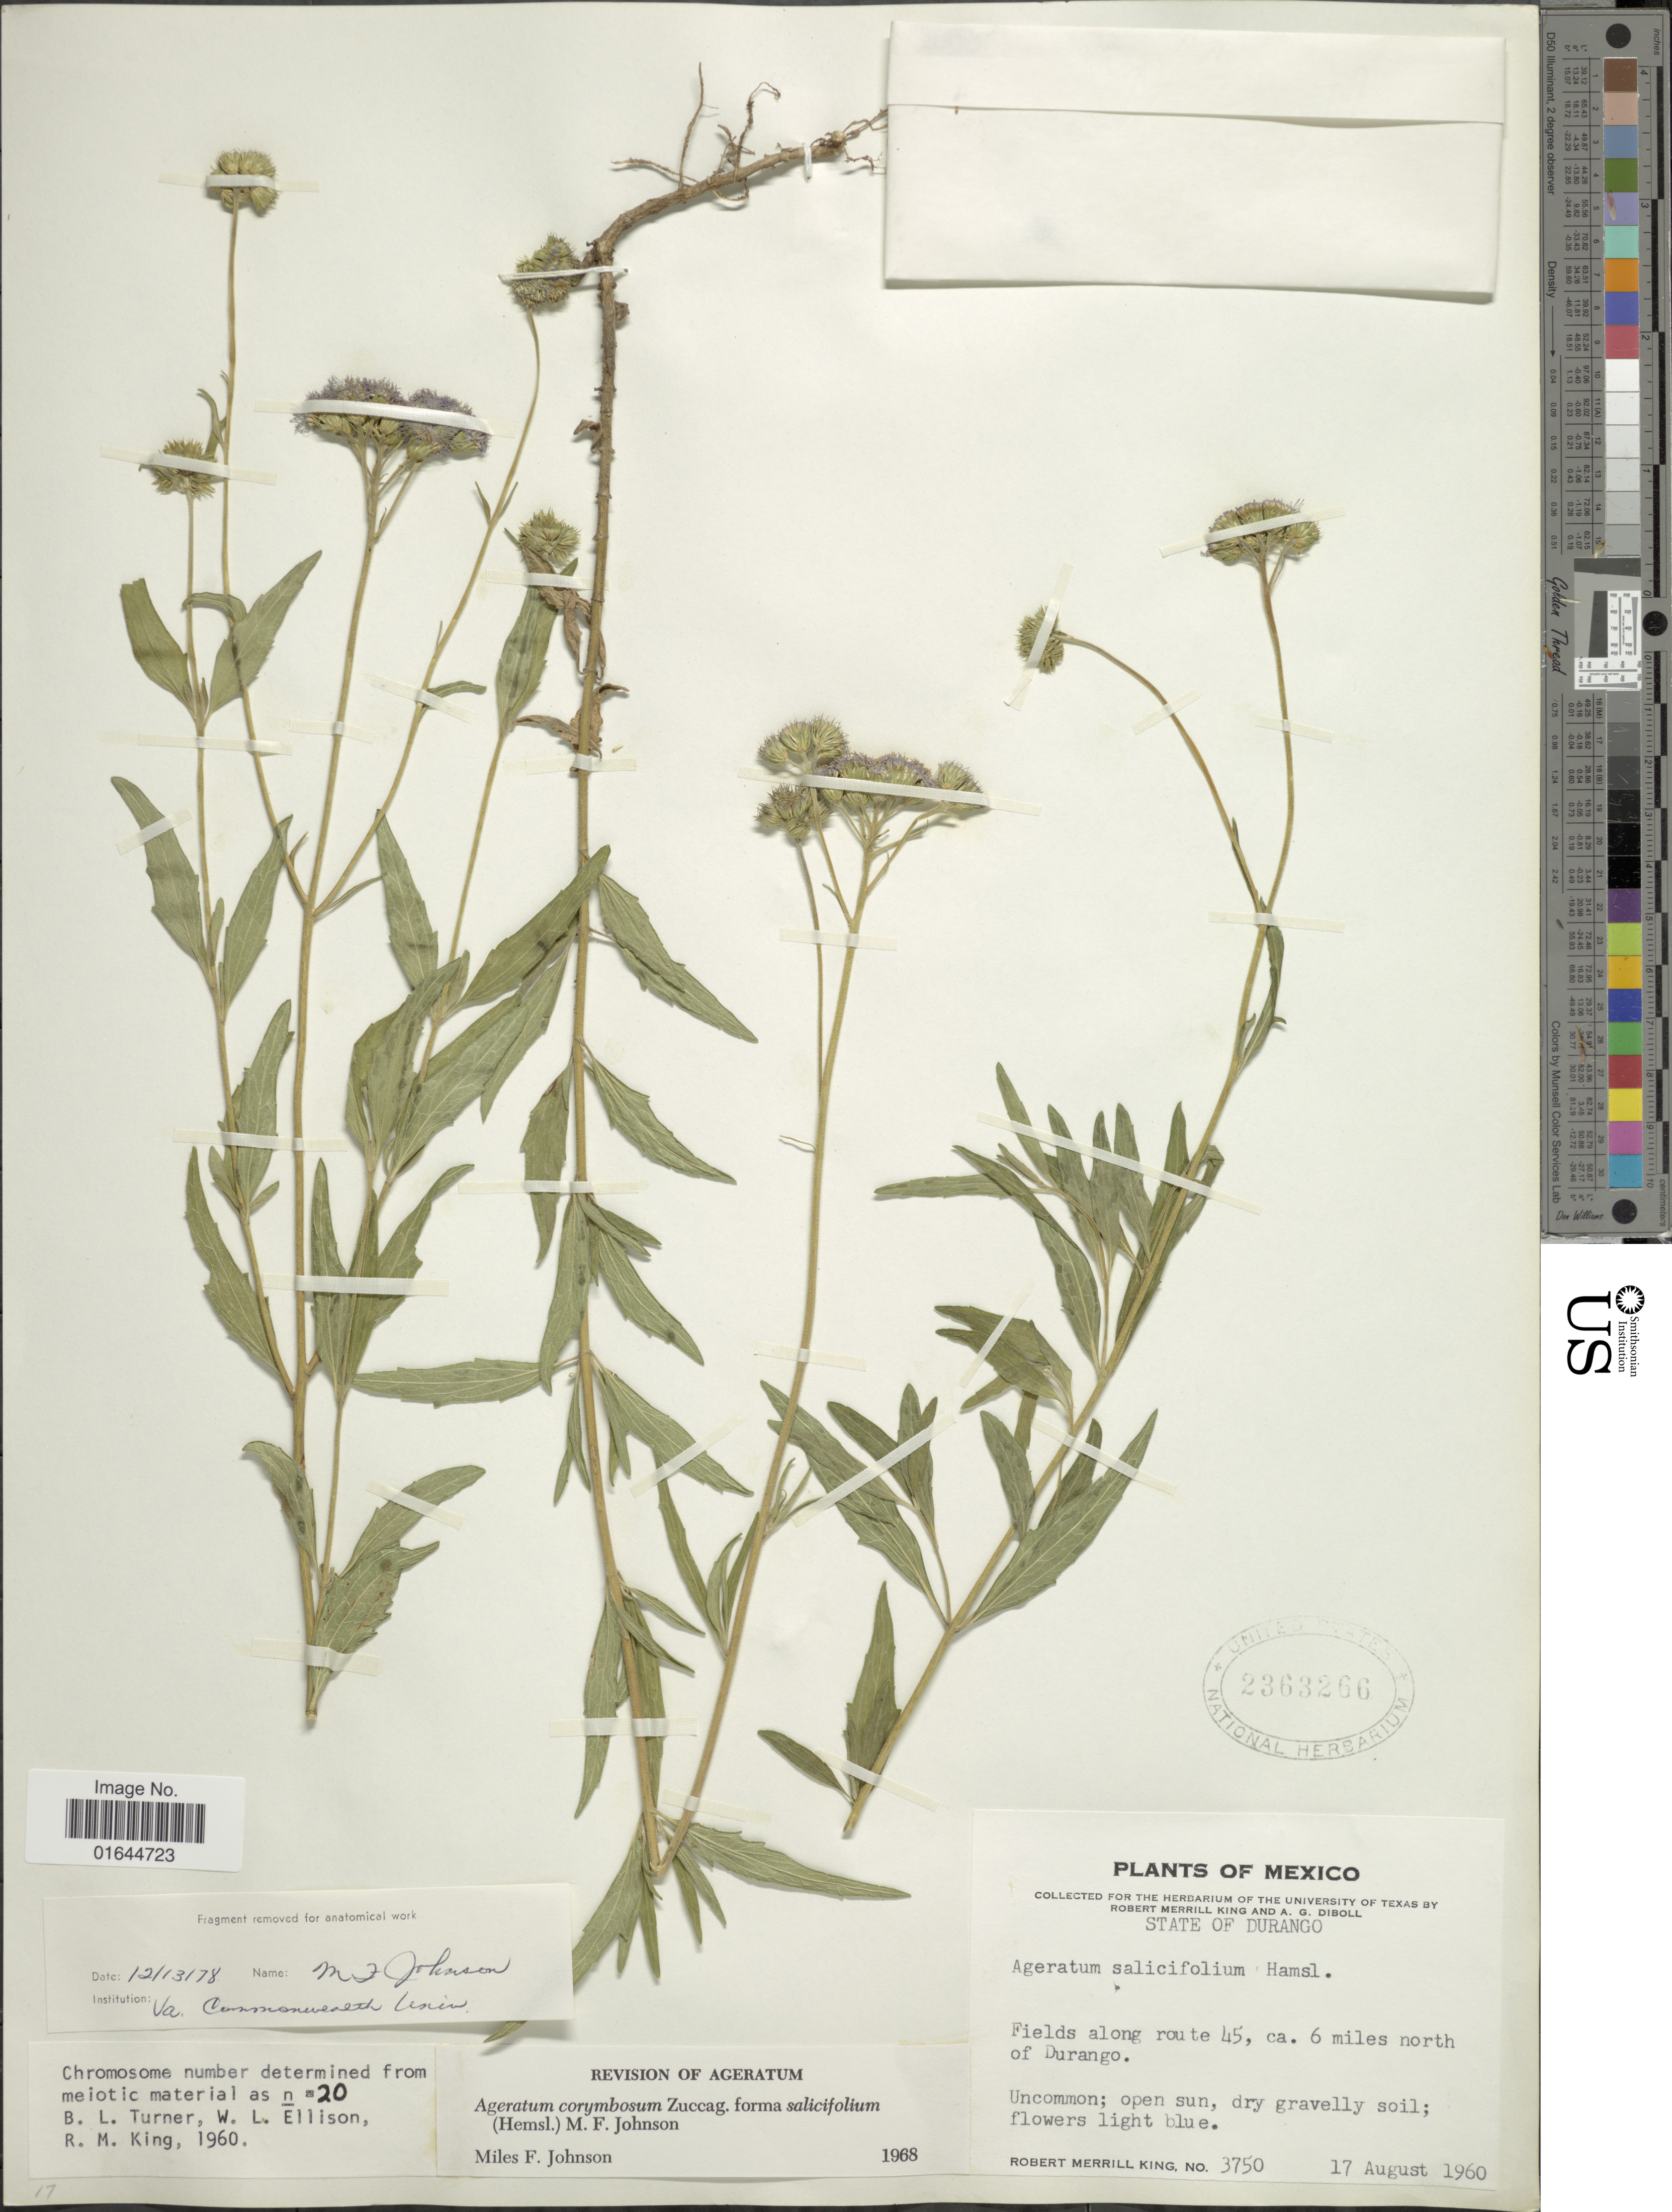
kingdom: Plantae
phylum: Tracheophyta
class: Magnoliopsida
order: Asterales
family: Asteraceae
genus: Ageratum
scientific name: Ageratum corymbosum f. salicifolium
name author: (Hemsl.) M.F. Johnson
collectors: R. M. King & A. Diboll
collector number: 3750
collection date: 1960-08-17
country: Mexico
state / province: Durango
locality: Mexico, State of Durango, ca. 6 mjles north of Durango.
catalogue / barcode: US 2363266